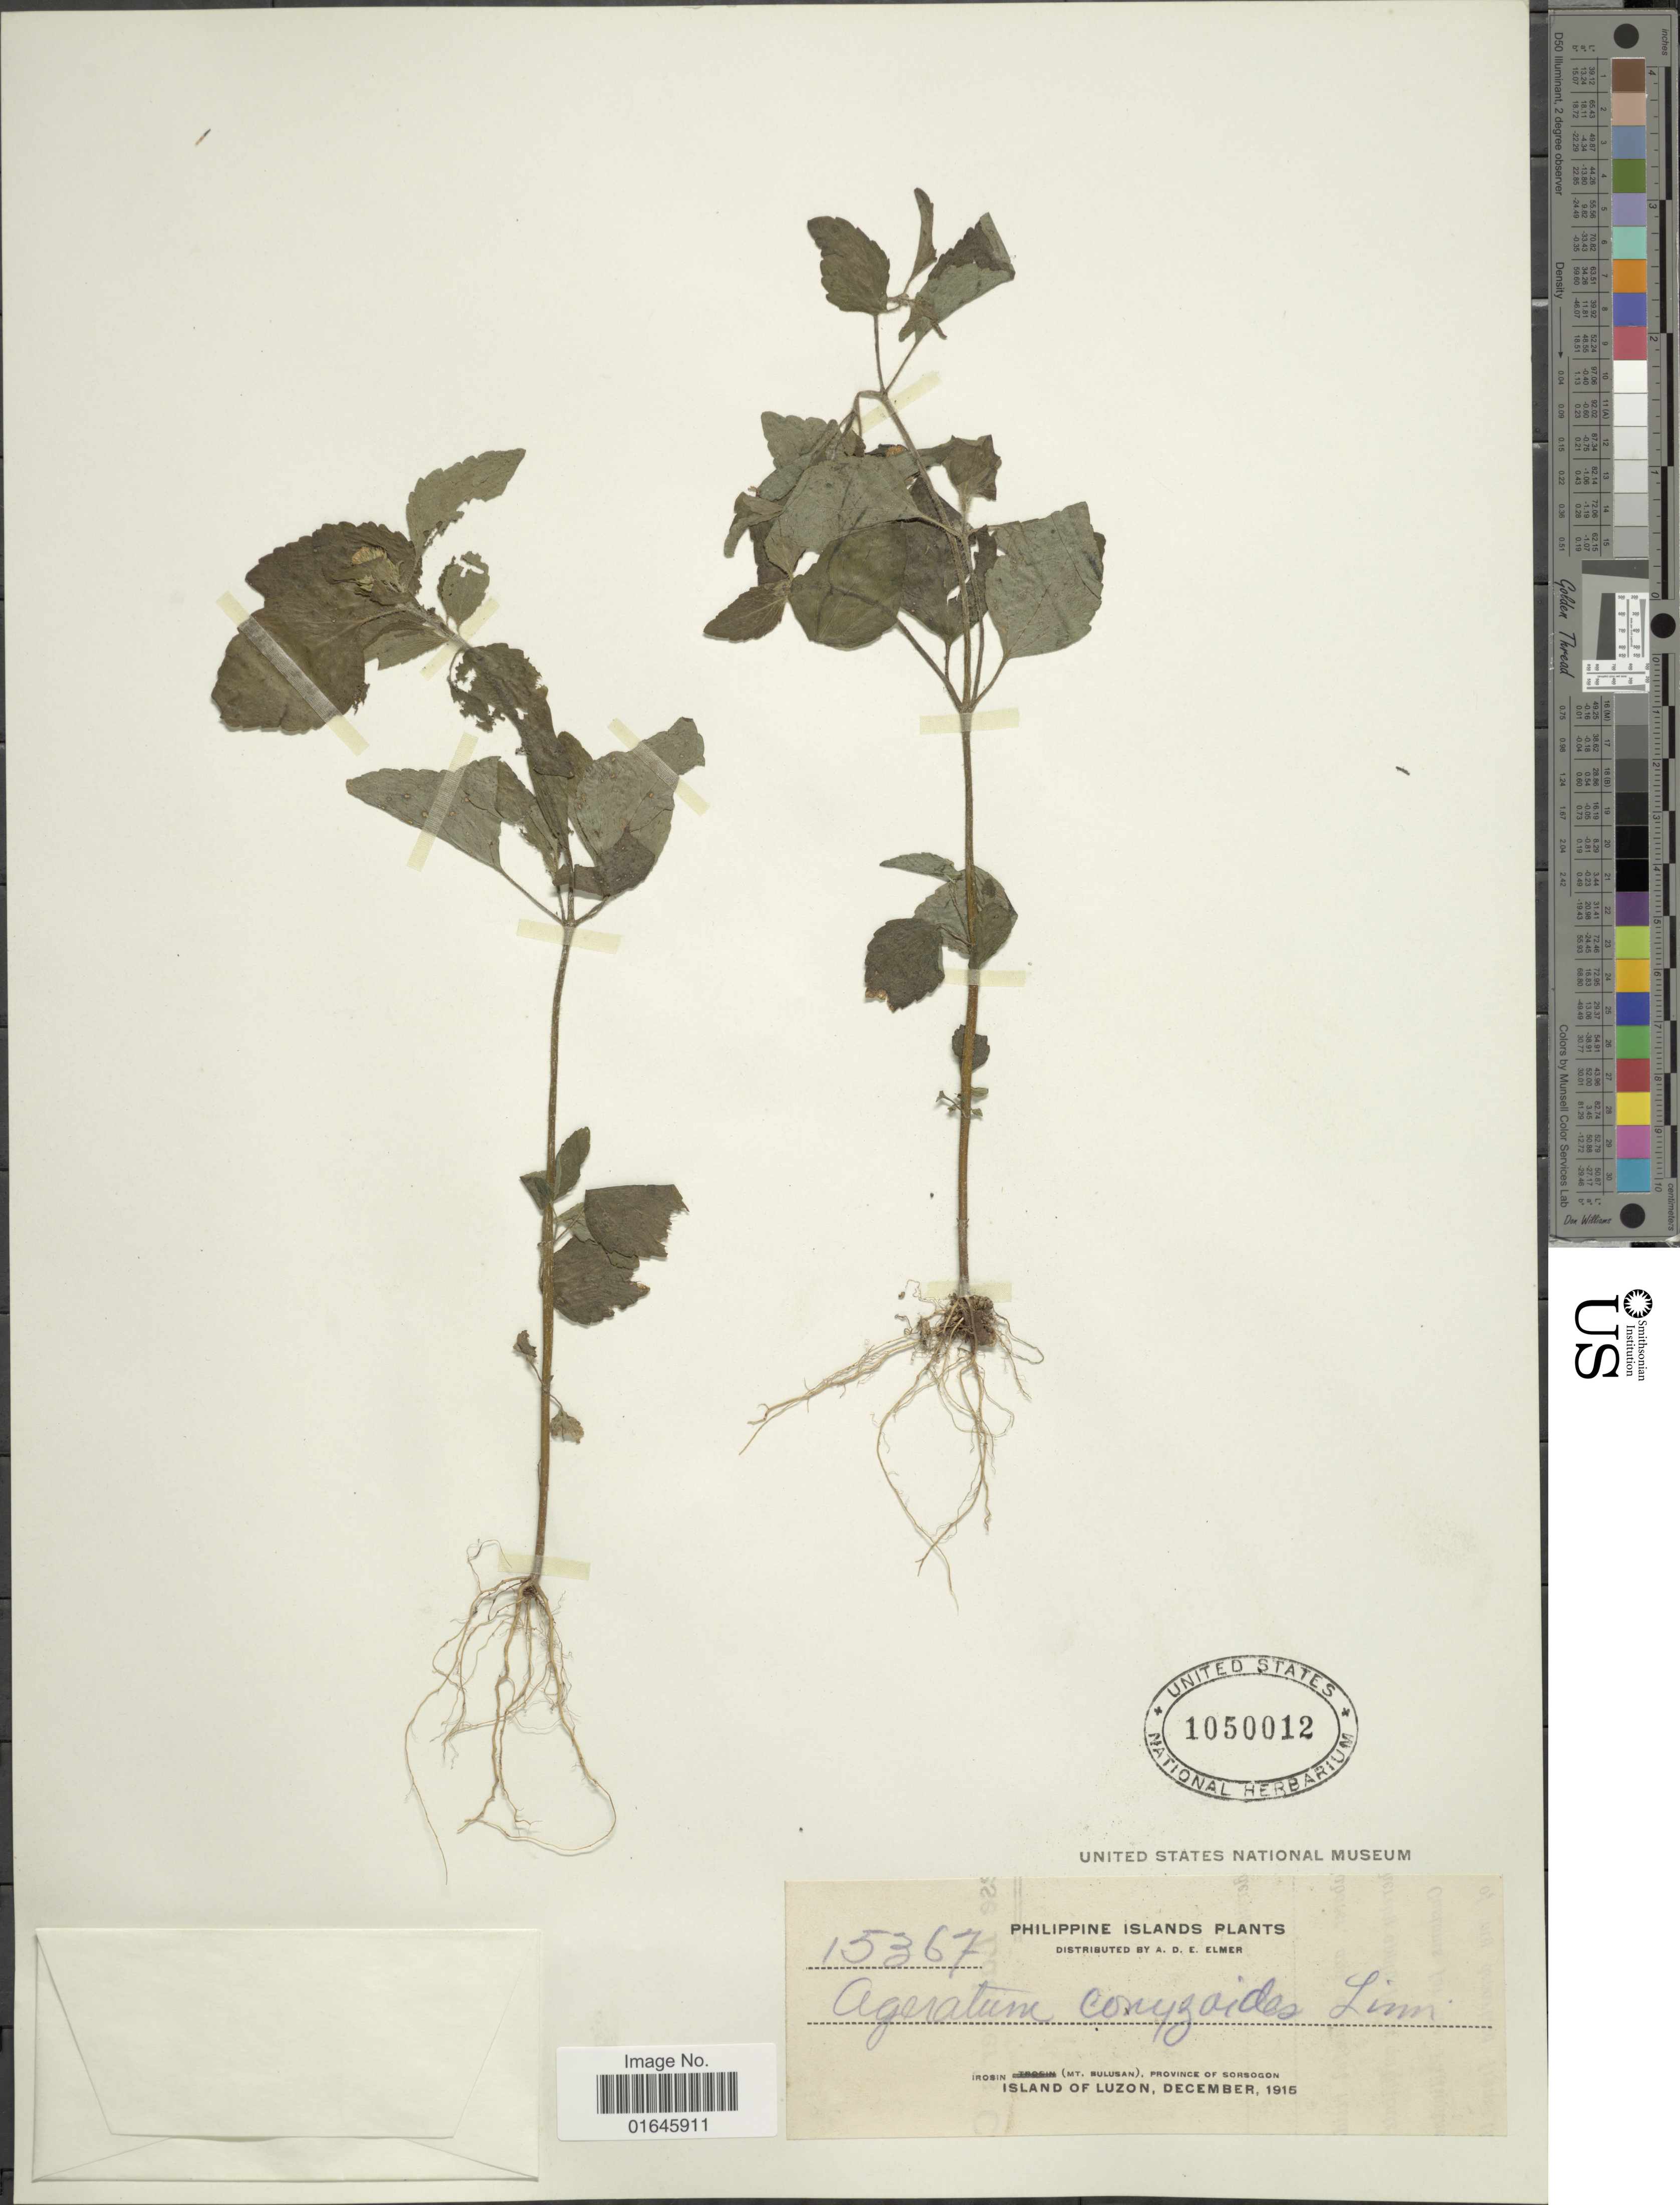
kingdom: Plantae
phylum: Tracheophyta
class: Magnoliopsida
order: Asterales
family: Asteraceae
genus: Ageratum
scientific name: Ageratum conyzoides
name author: L.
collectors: A. D. E. Elmer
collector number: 15367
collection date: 1915-12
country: Philippines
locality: Irosin (Mt. Bulusan), Province of Sorsogoon, Island of Luzon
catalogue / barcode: US 1050012